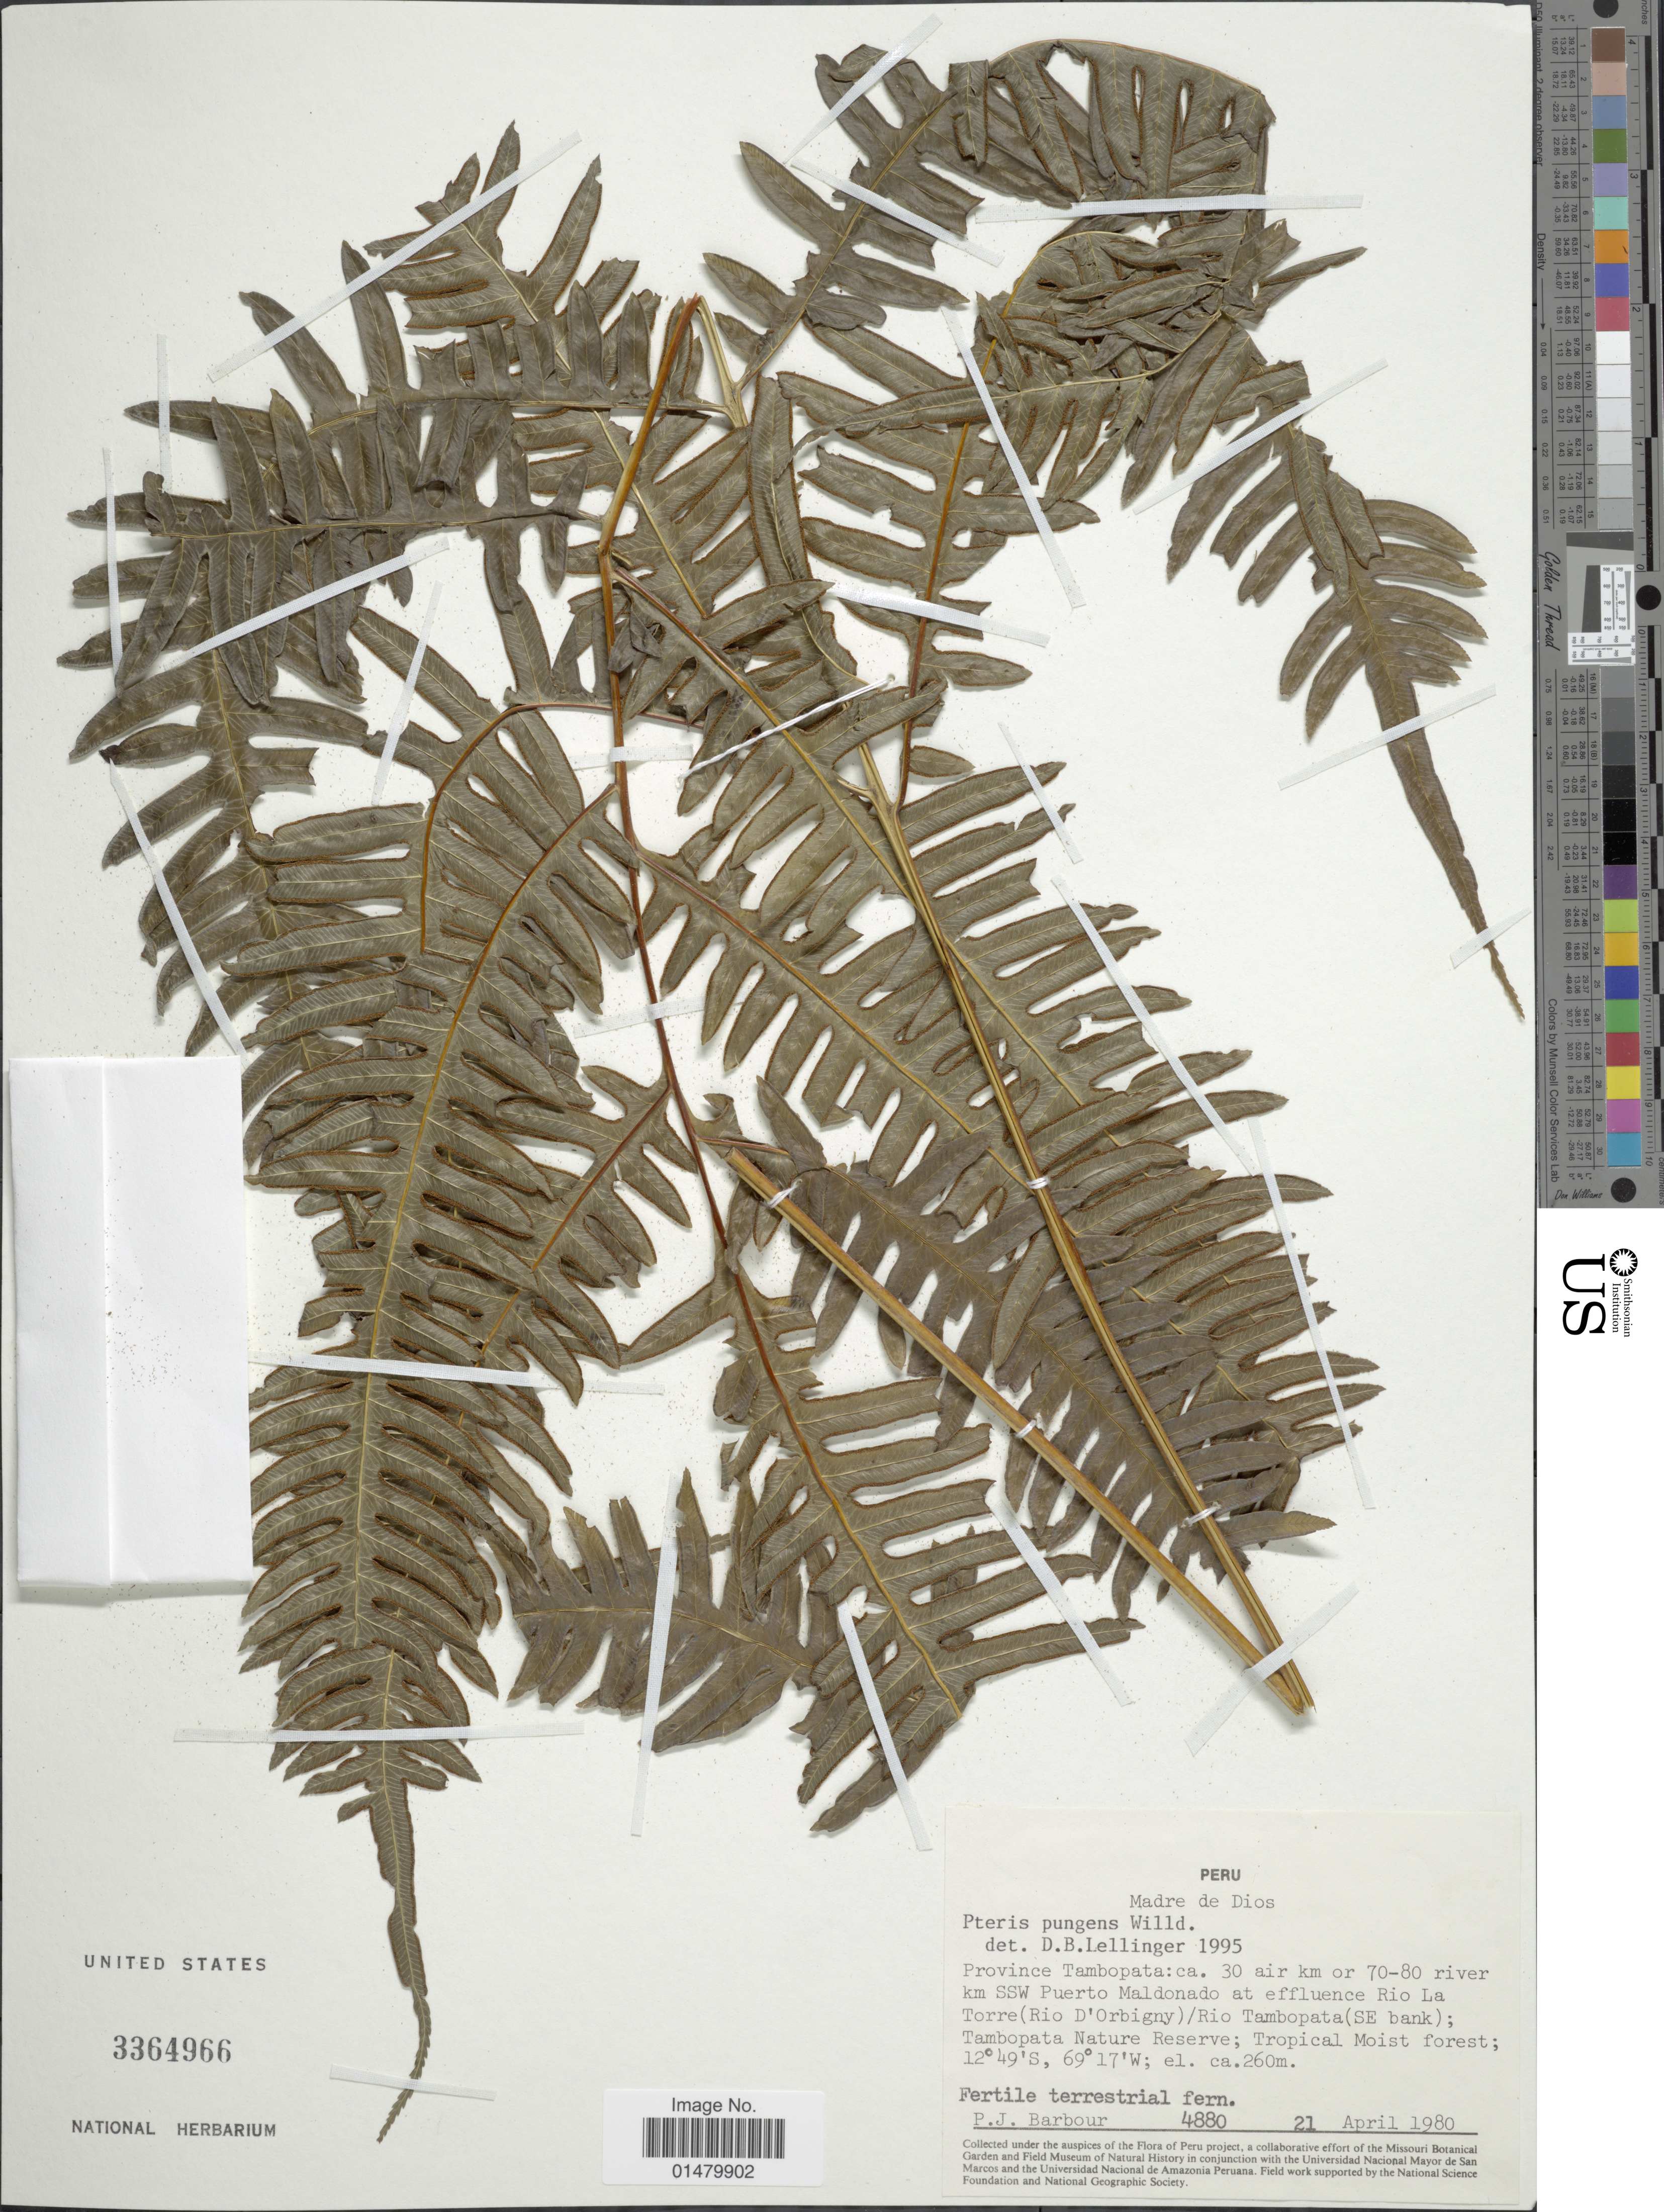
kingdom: Plantae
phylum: Tracheophyta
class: Polypodiopsida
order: Polypodiales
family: Pteridaceae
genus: Pteris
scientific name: Pteris pungens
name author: Willd.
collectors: P. Barbour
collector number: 4880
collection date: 1980-04-21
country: Peru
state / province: Madre de Dios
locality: Province Tambopata: ca. 30 air km or 70-80 river km SSW Puerto Maldonado at effluence Rio La Torre (Rio D'Orbigny)/ Rio Tambopata (SE bank); Tambopata Nature Reserve.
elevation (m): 260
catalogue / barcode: US 3364966